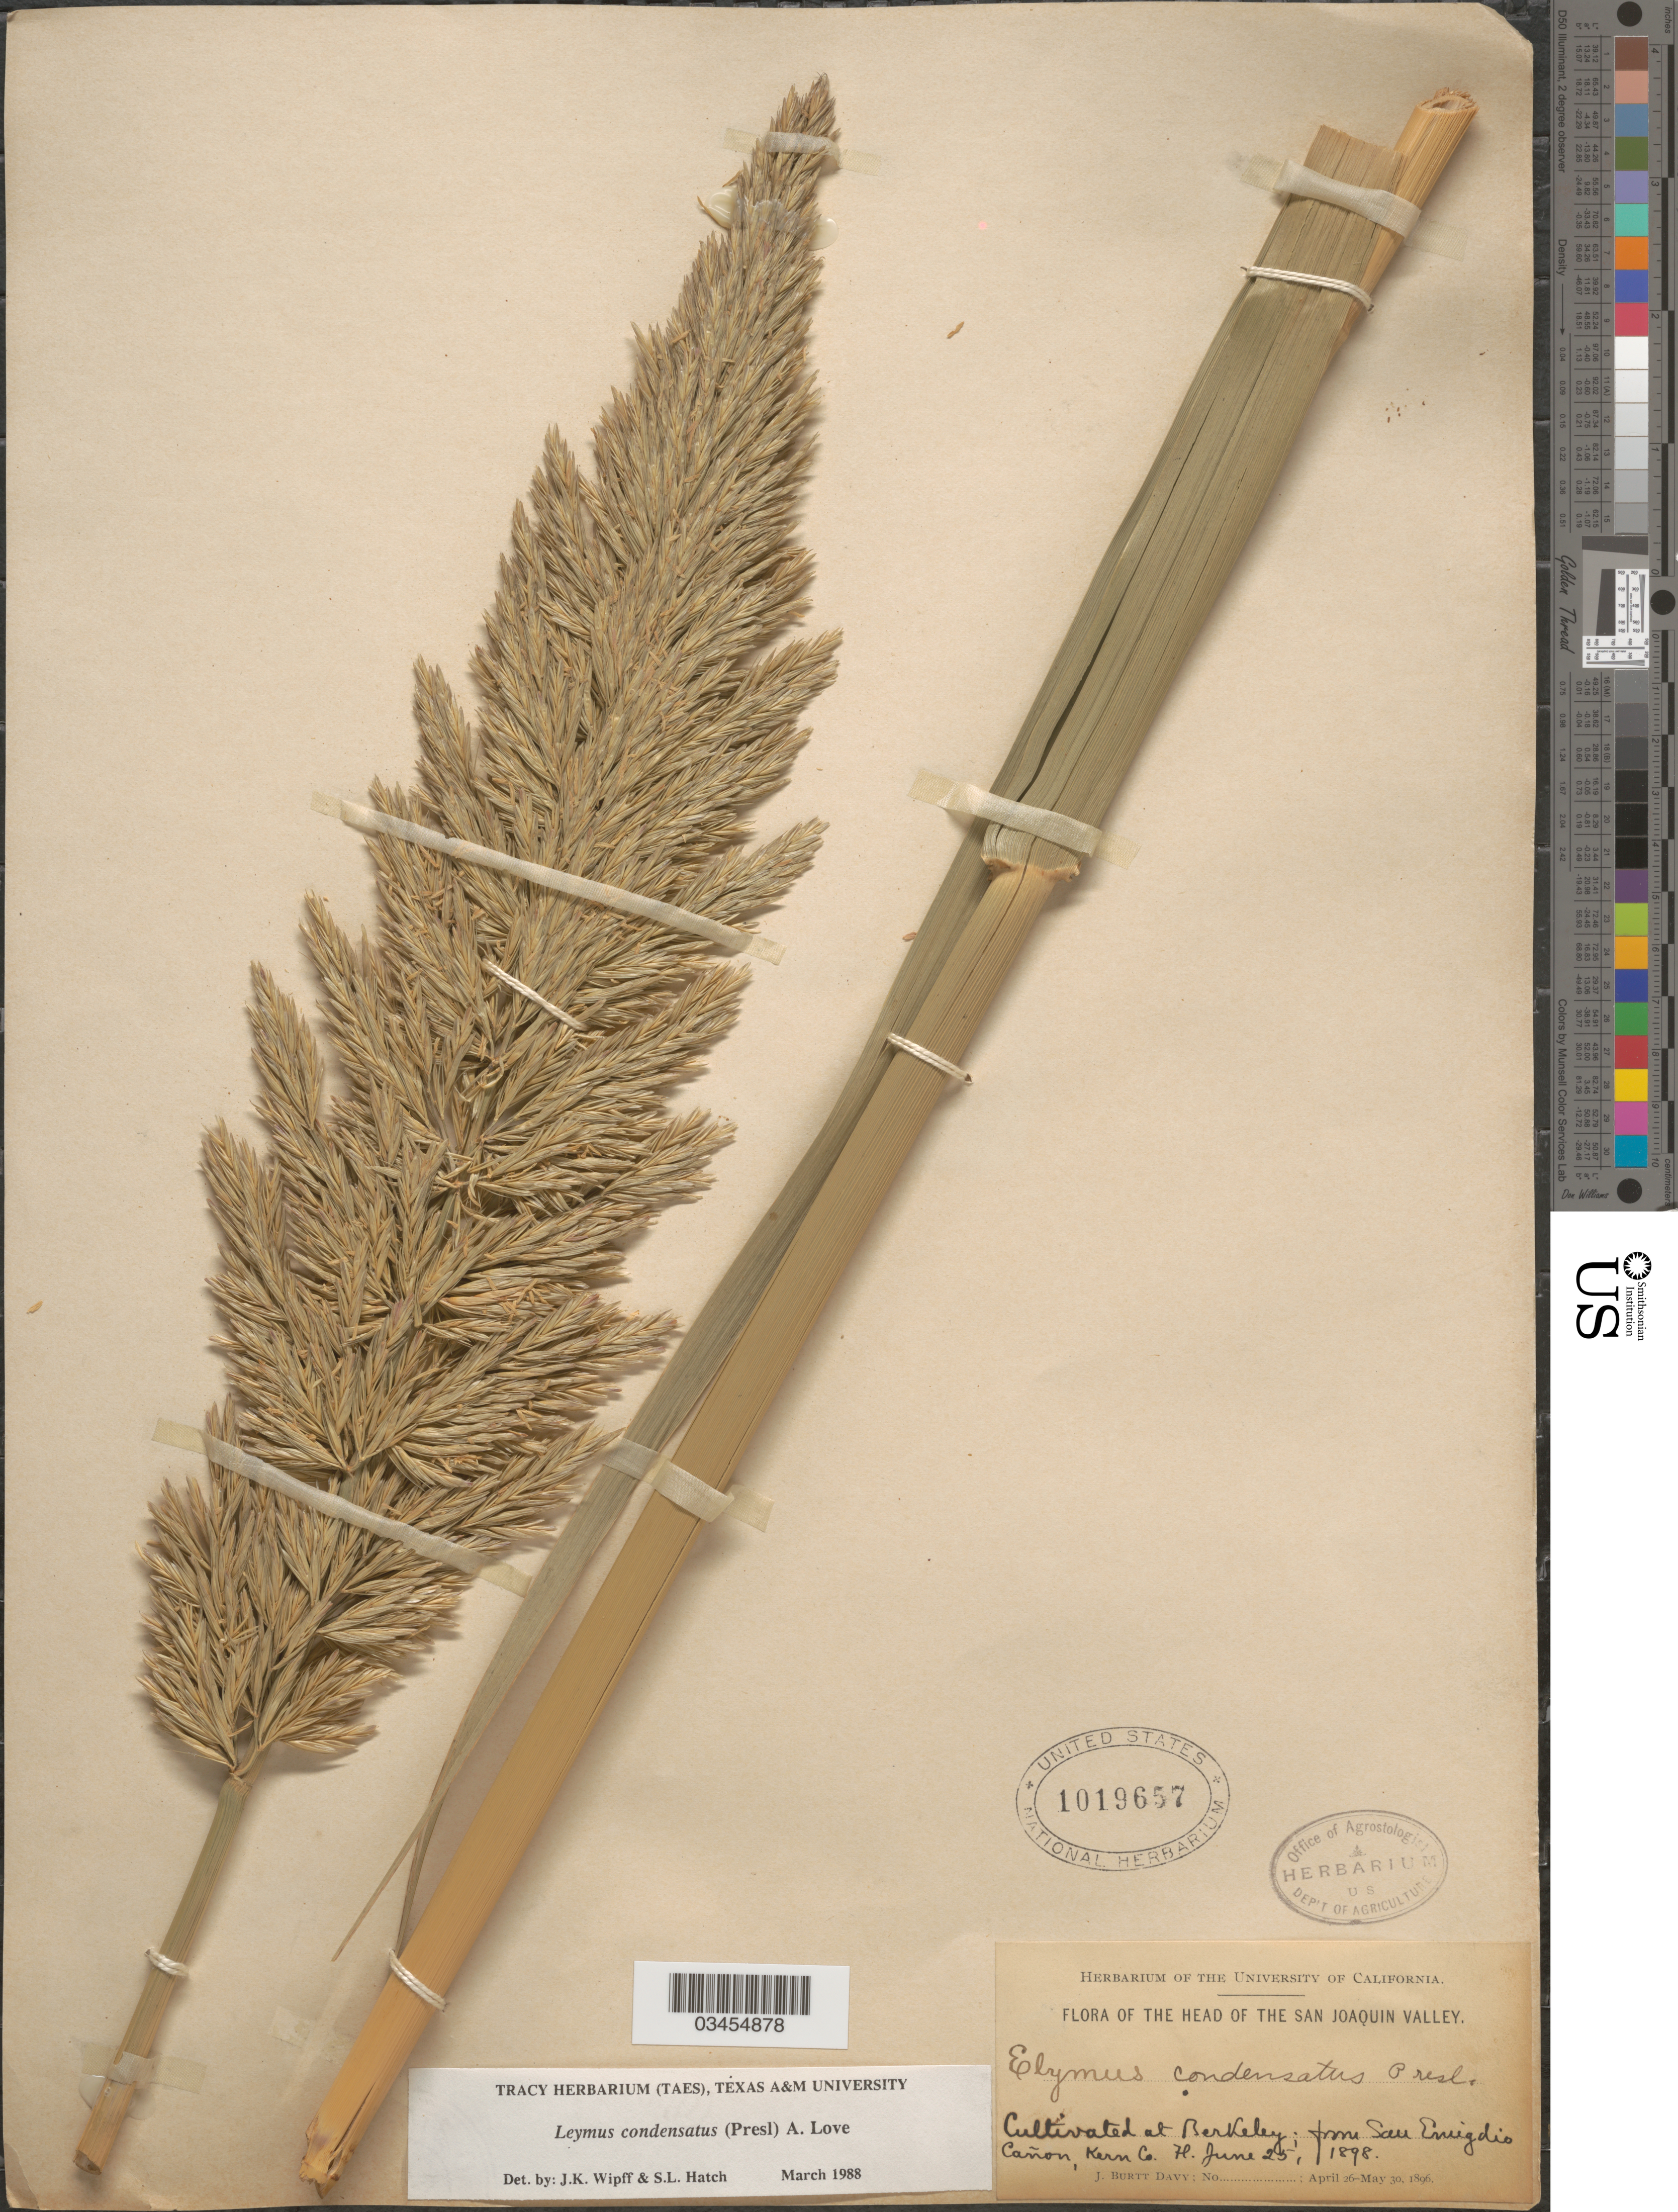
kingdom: Plantae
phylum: Tracheophyta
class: Liliopsida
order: Poales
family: Poaceae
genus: Leymus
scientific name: Leymus condensatus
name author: (J. Presl) Á. Löve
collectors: J. Burtt Davy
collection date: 1898-06-25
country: United States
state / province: California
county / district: Alameda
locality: Cultivated at Berkeley.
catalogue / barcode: US 1019657